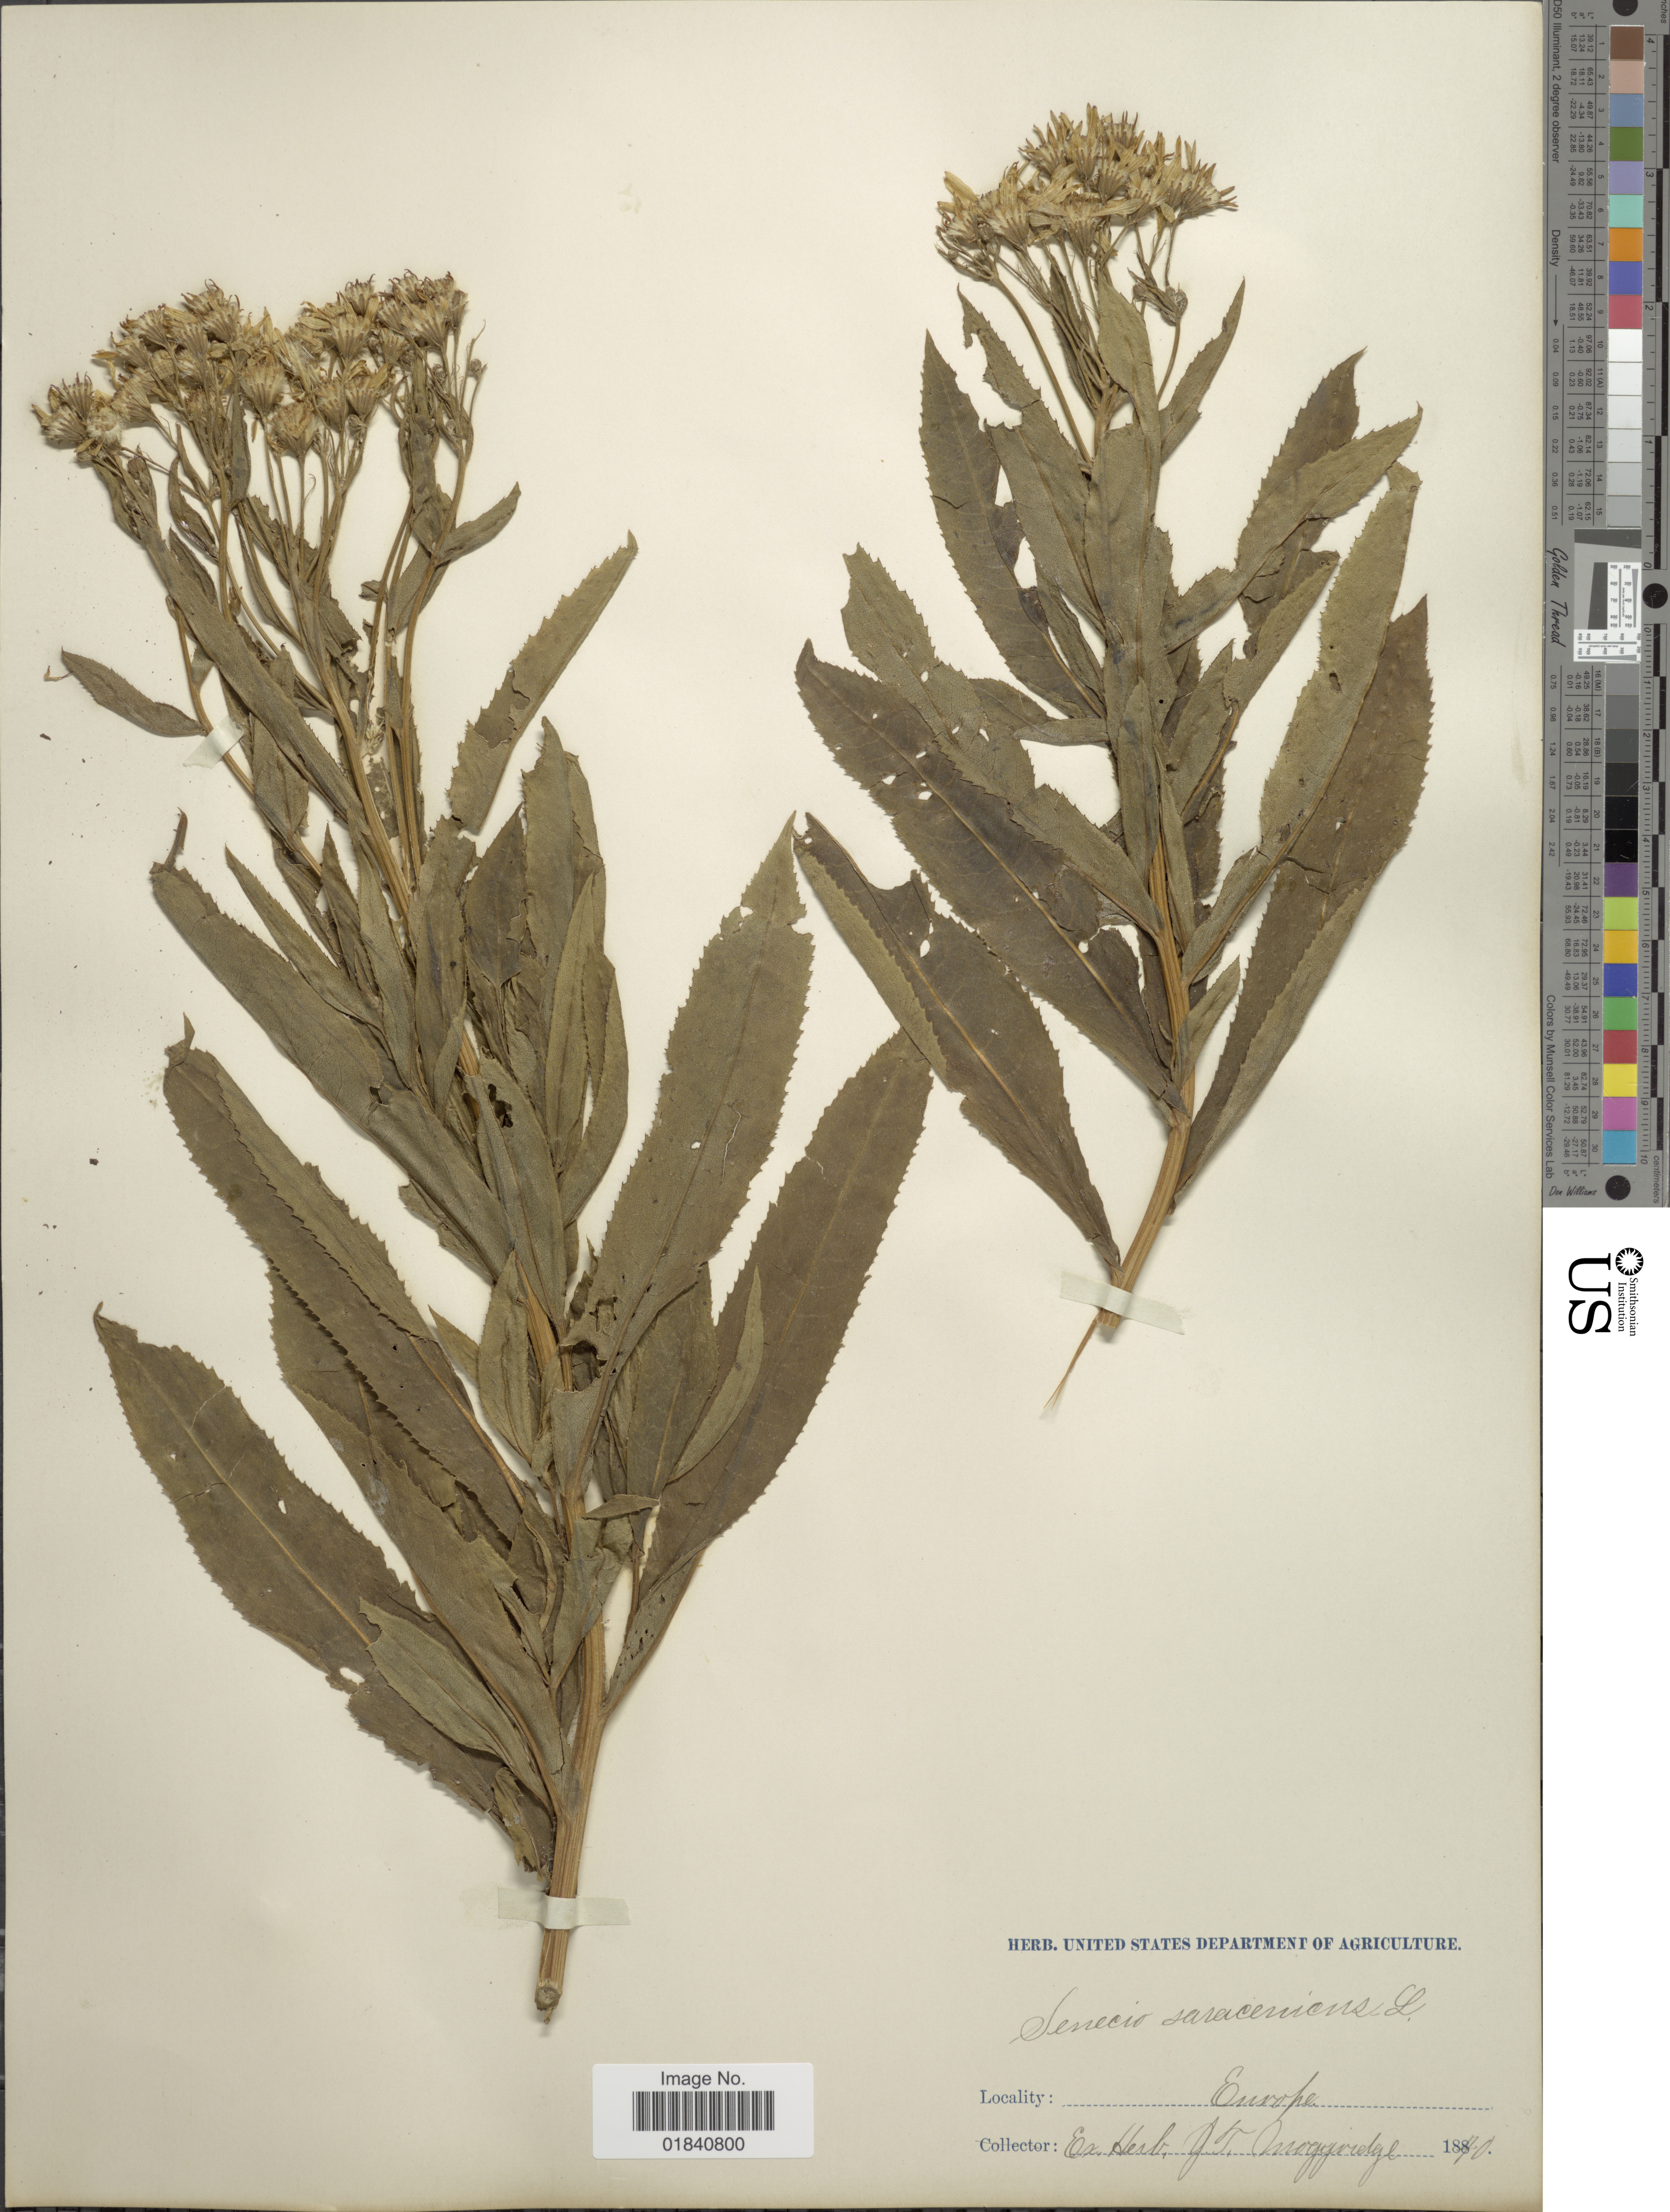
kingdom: Plantae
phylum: Tracheophyta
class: Magnoliopsida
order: Asterales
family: Asteraceae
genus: Senecio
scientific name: Senecio sarracenicus var. sarracenicus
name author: L.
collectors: ex herb. J.T. Moggridge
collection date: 1870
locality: Europe